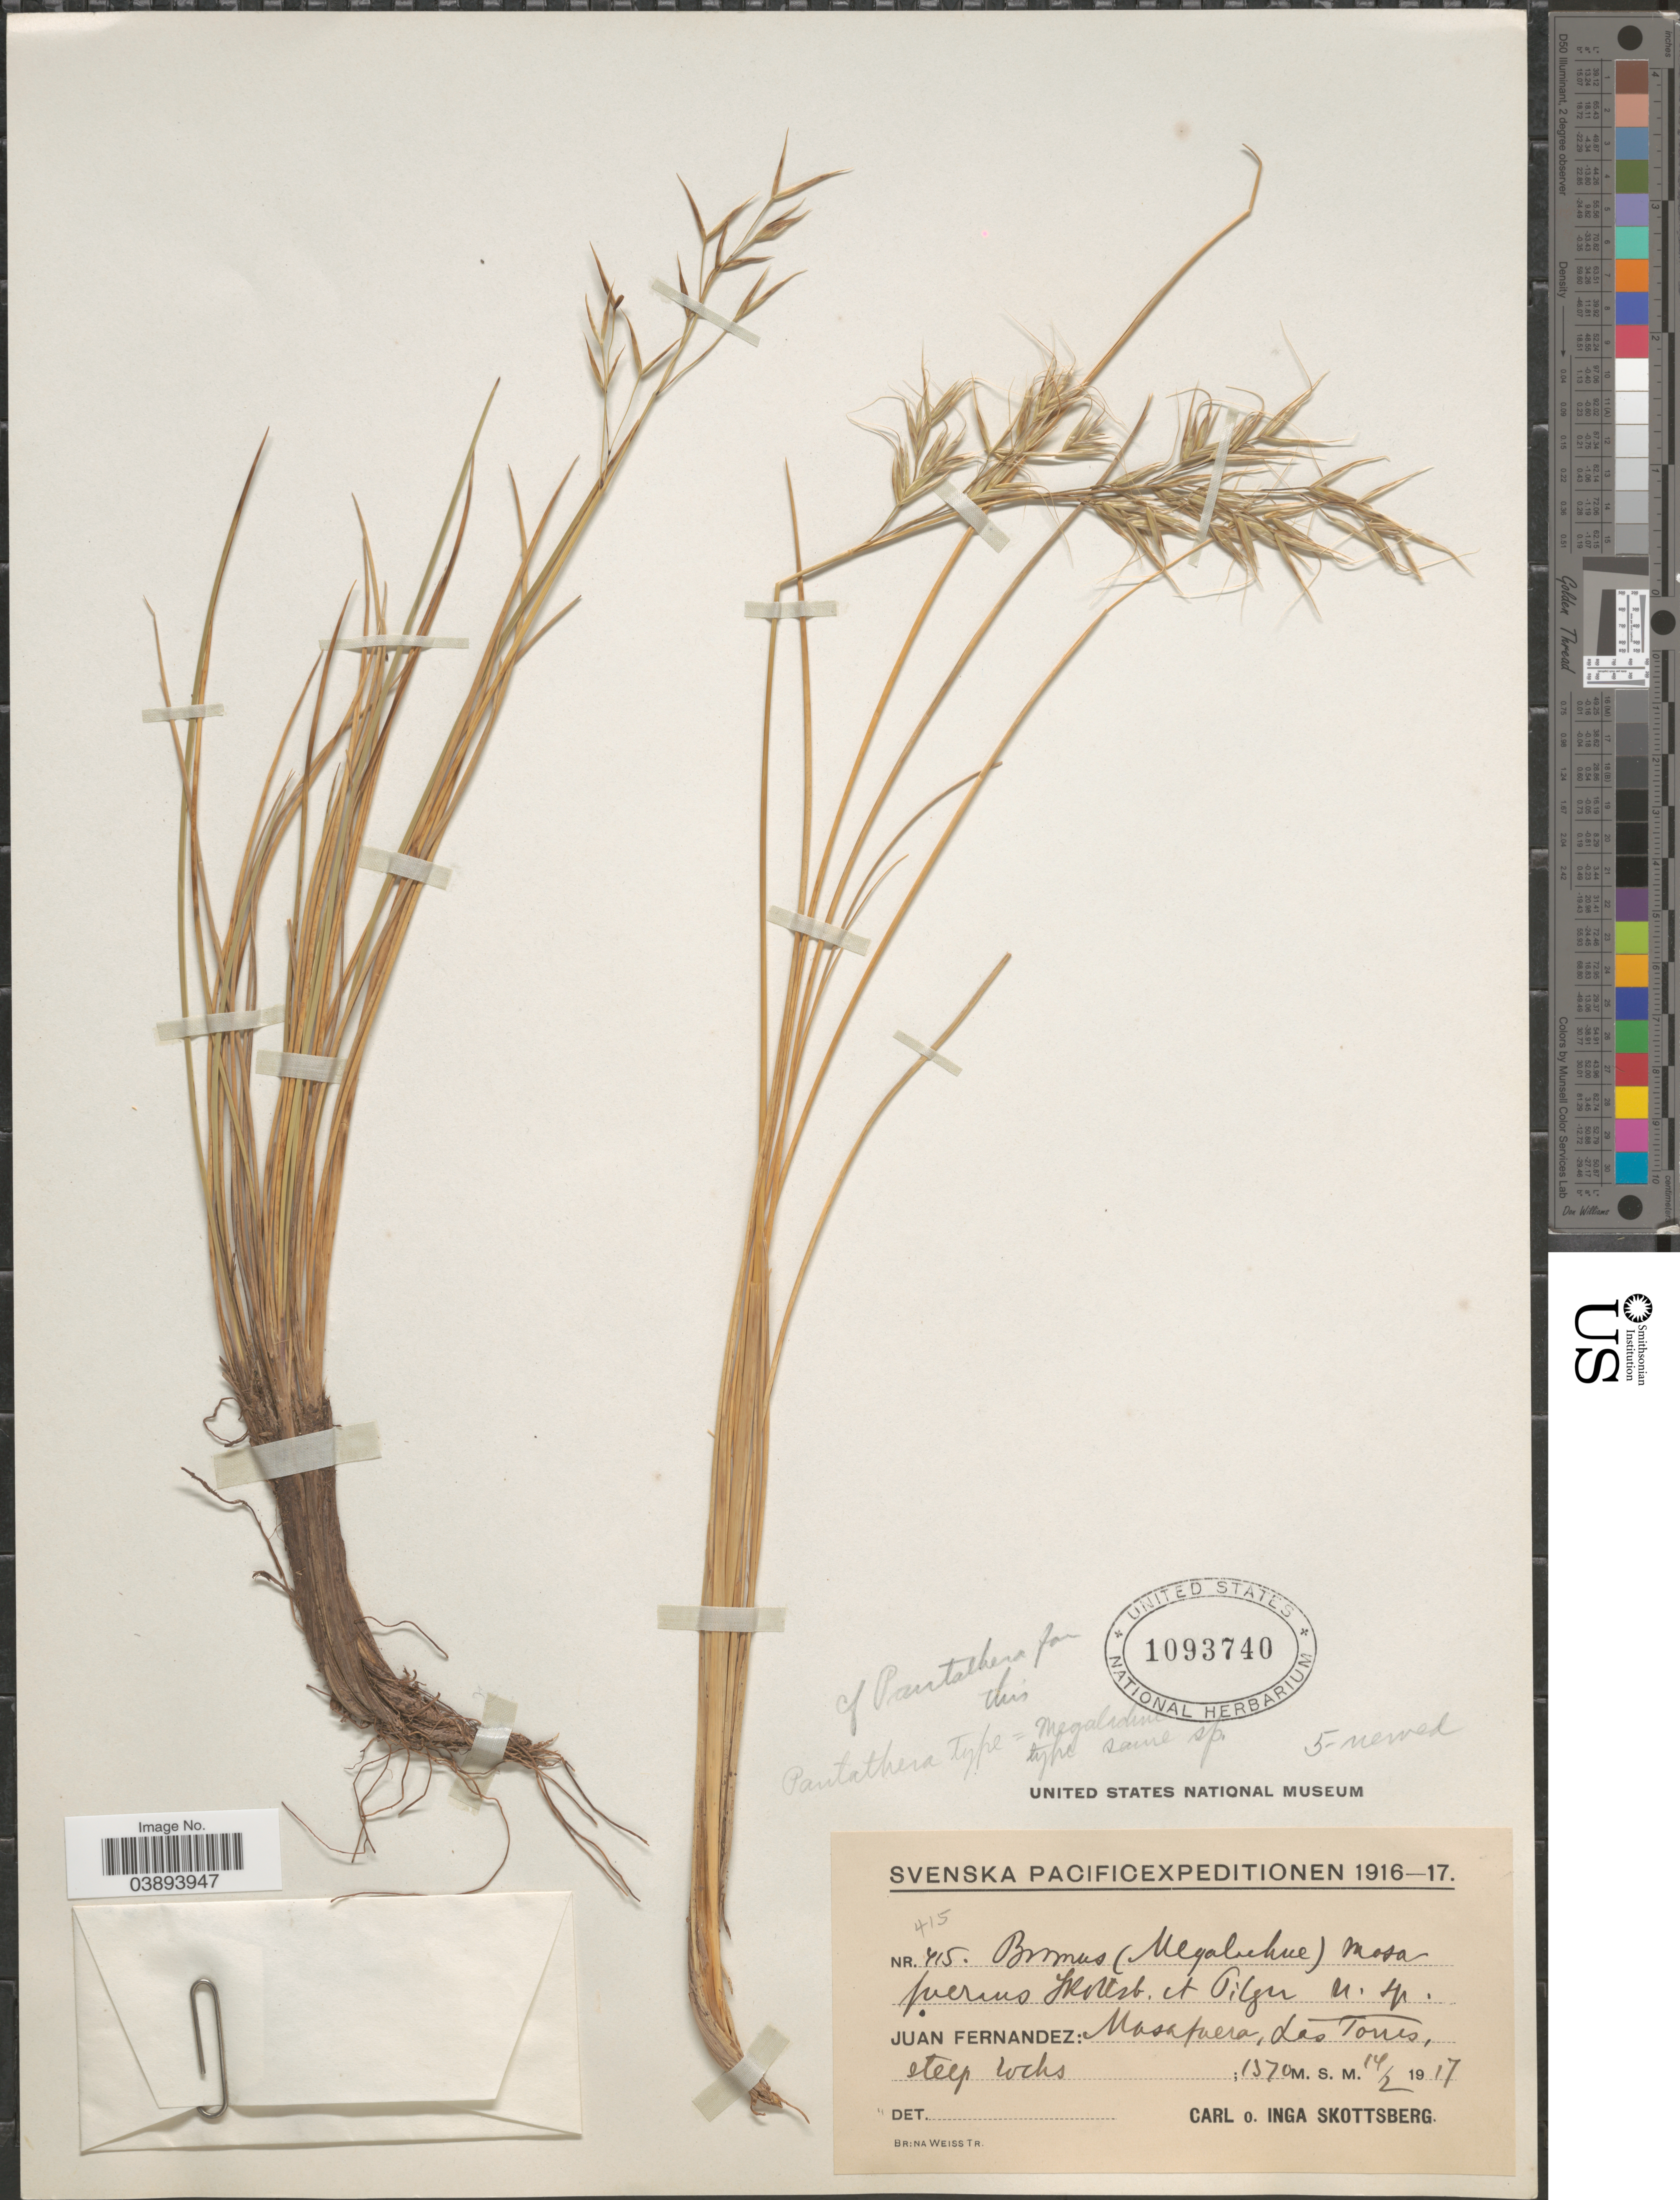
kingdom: Plantae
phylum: Tracheophyta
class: Liliopsida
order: Poales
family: Poaceae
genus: Megalachne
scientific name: Megalachne masafuerana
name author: (Skottsb. & Pilg.) Matthei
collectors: C. Skottsberg & I. Skottsberg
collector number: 415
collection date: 1917-02-14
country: Chile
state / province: Valparaíso (V)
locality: Juan Fernandez: Masafuera: Las Torres.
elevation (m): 1570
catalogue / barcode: US 1093740